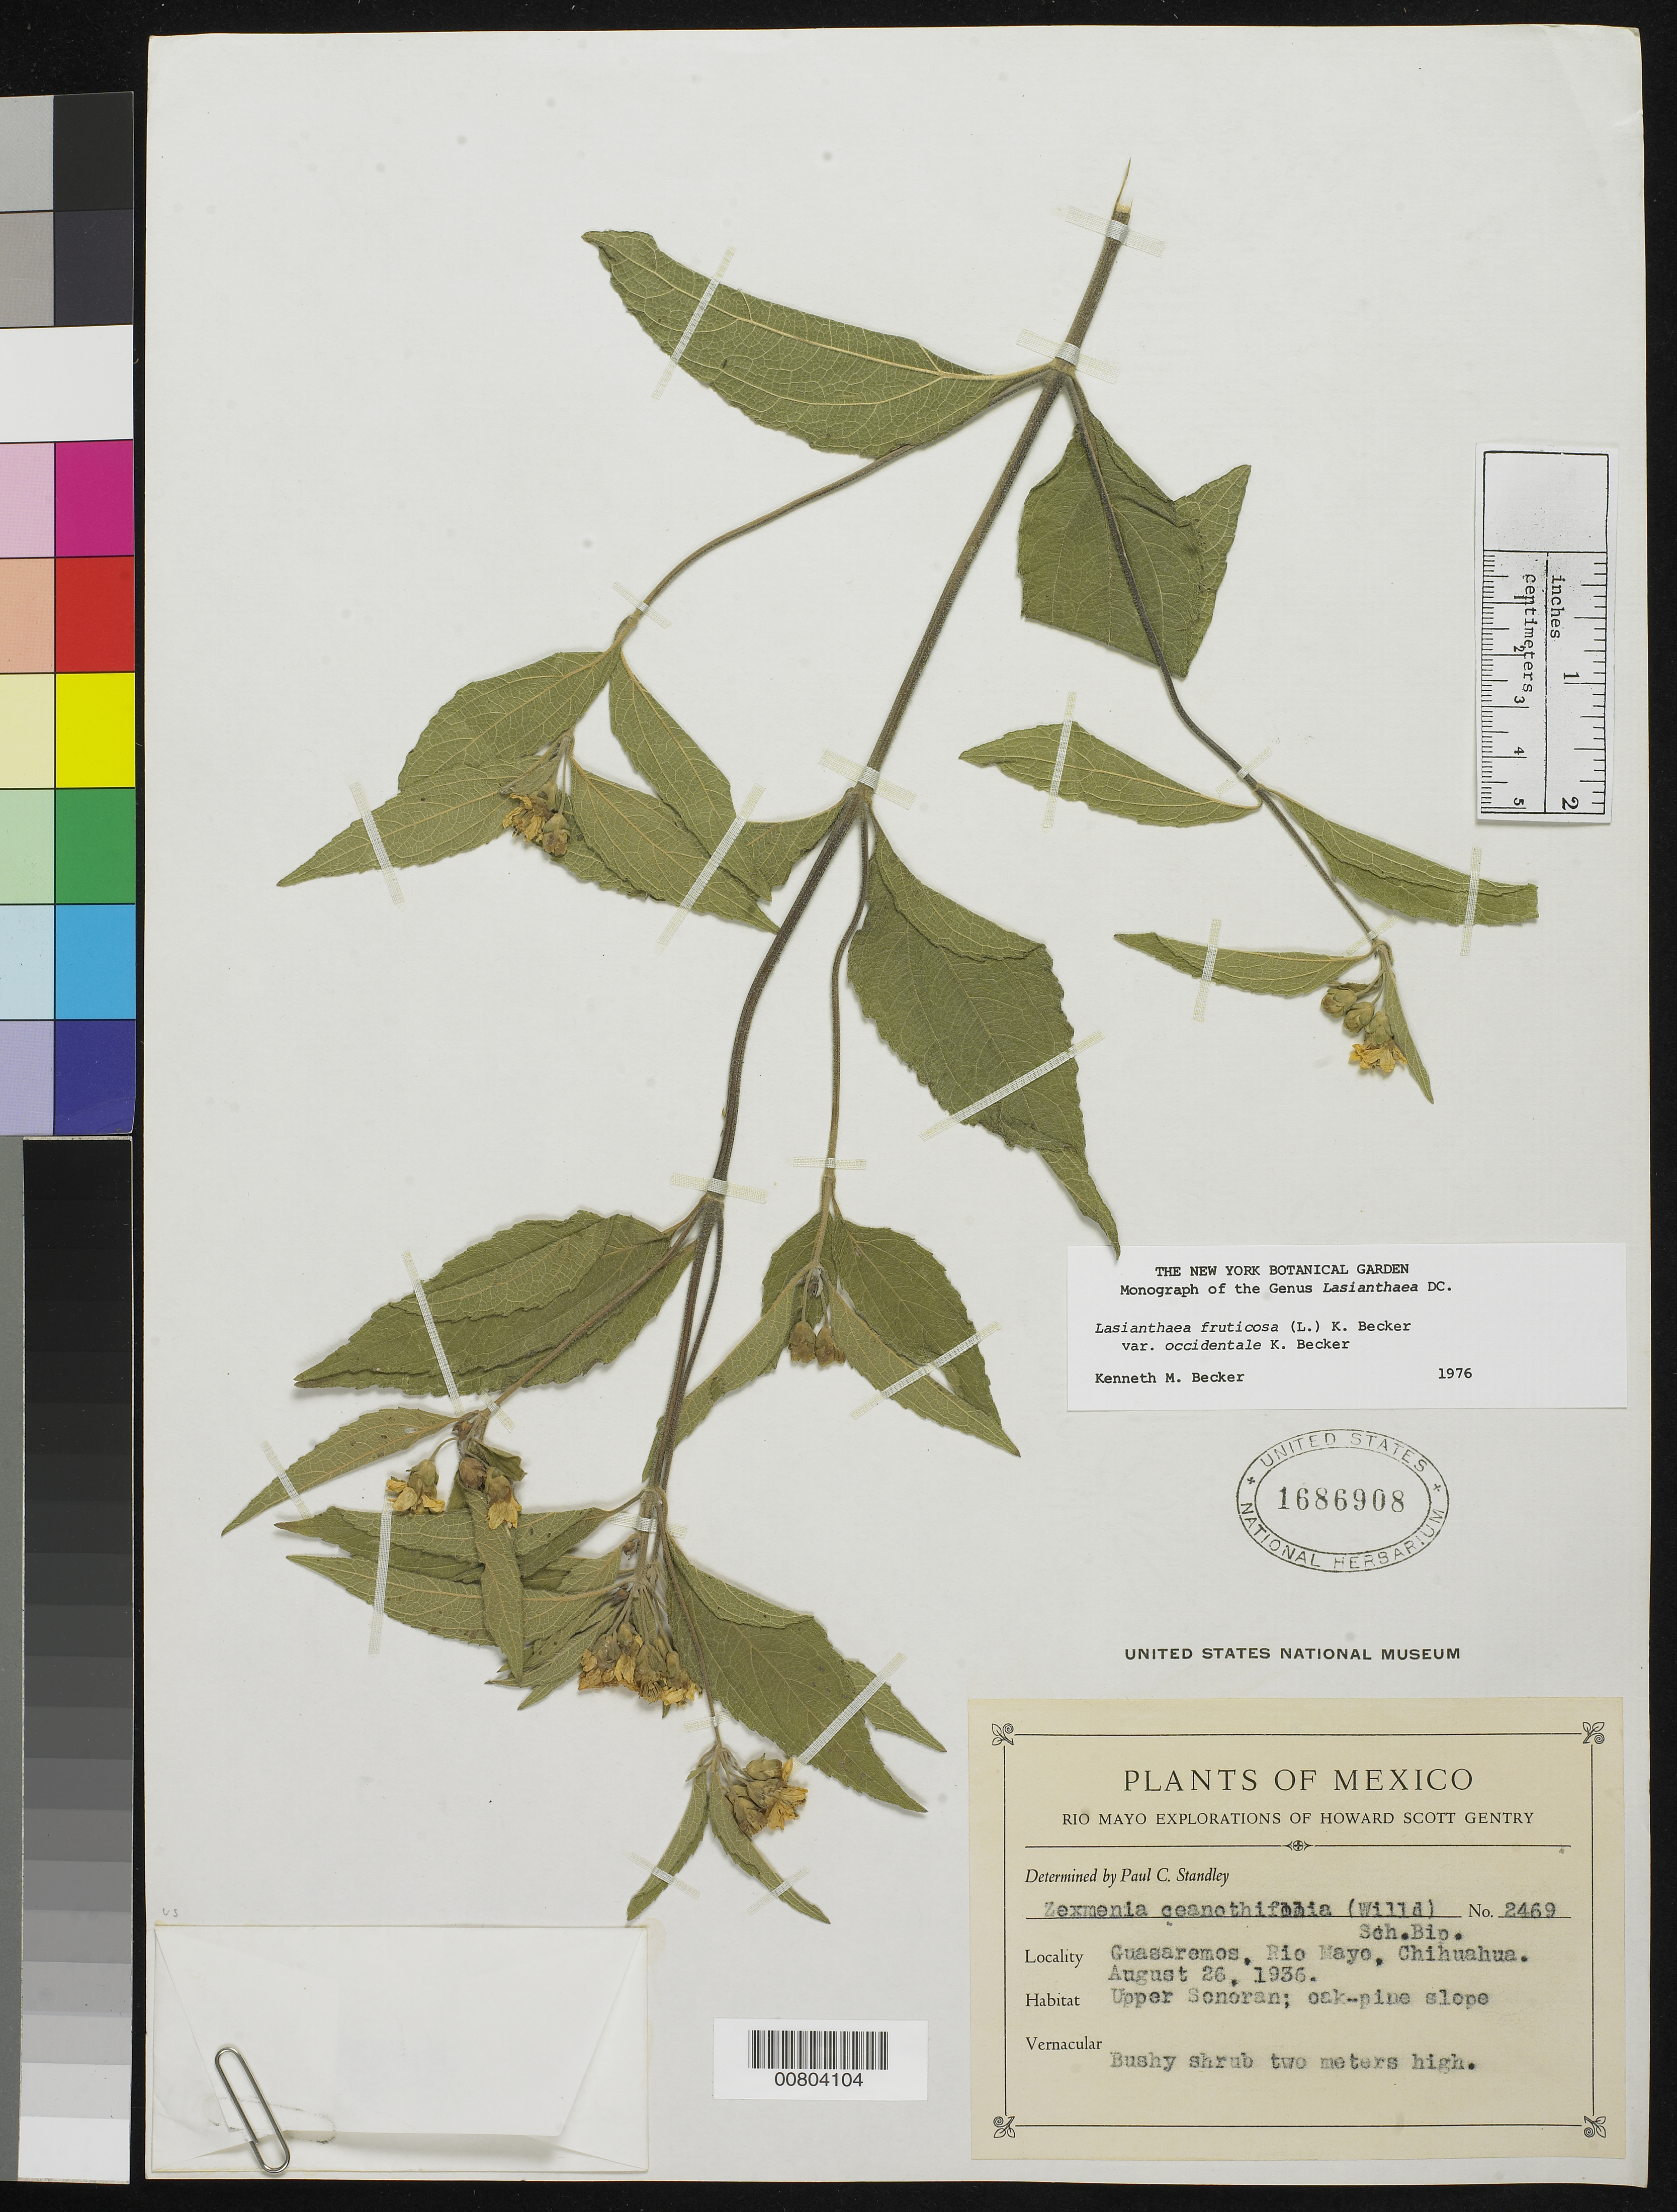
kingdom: Plantae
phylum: Tracheophyta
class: Magnoliopsida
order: Asterales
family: Asteraceae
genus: Lasianthaea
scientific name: Lasianthaea fruticosa var. occidentalis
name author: K.M. Becker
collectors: H. S. Gentry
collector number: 2469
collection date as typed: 26 Aug 1936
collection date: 1936-08-26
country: Mexico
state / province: Chihuahua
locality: Guasaremos, Rio Mayo, Chihuahua.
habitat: Upper Sonoran; Oak-Pine slope.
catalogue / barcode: US 1686908